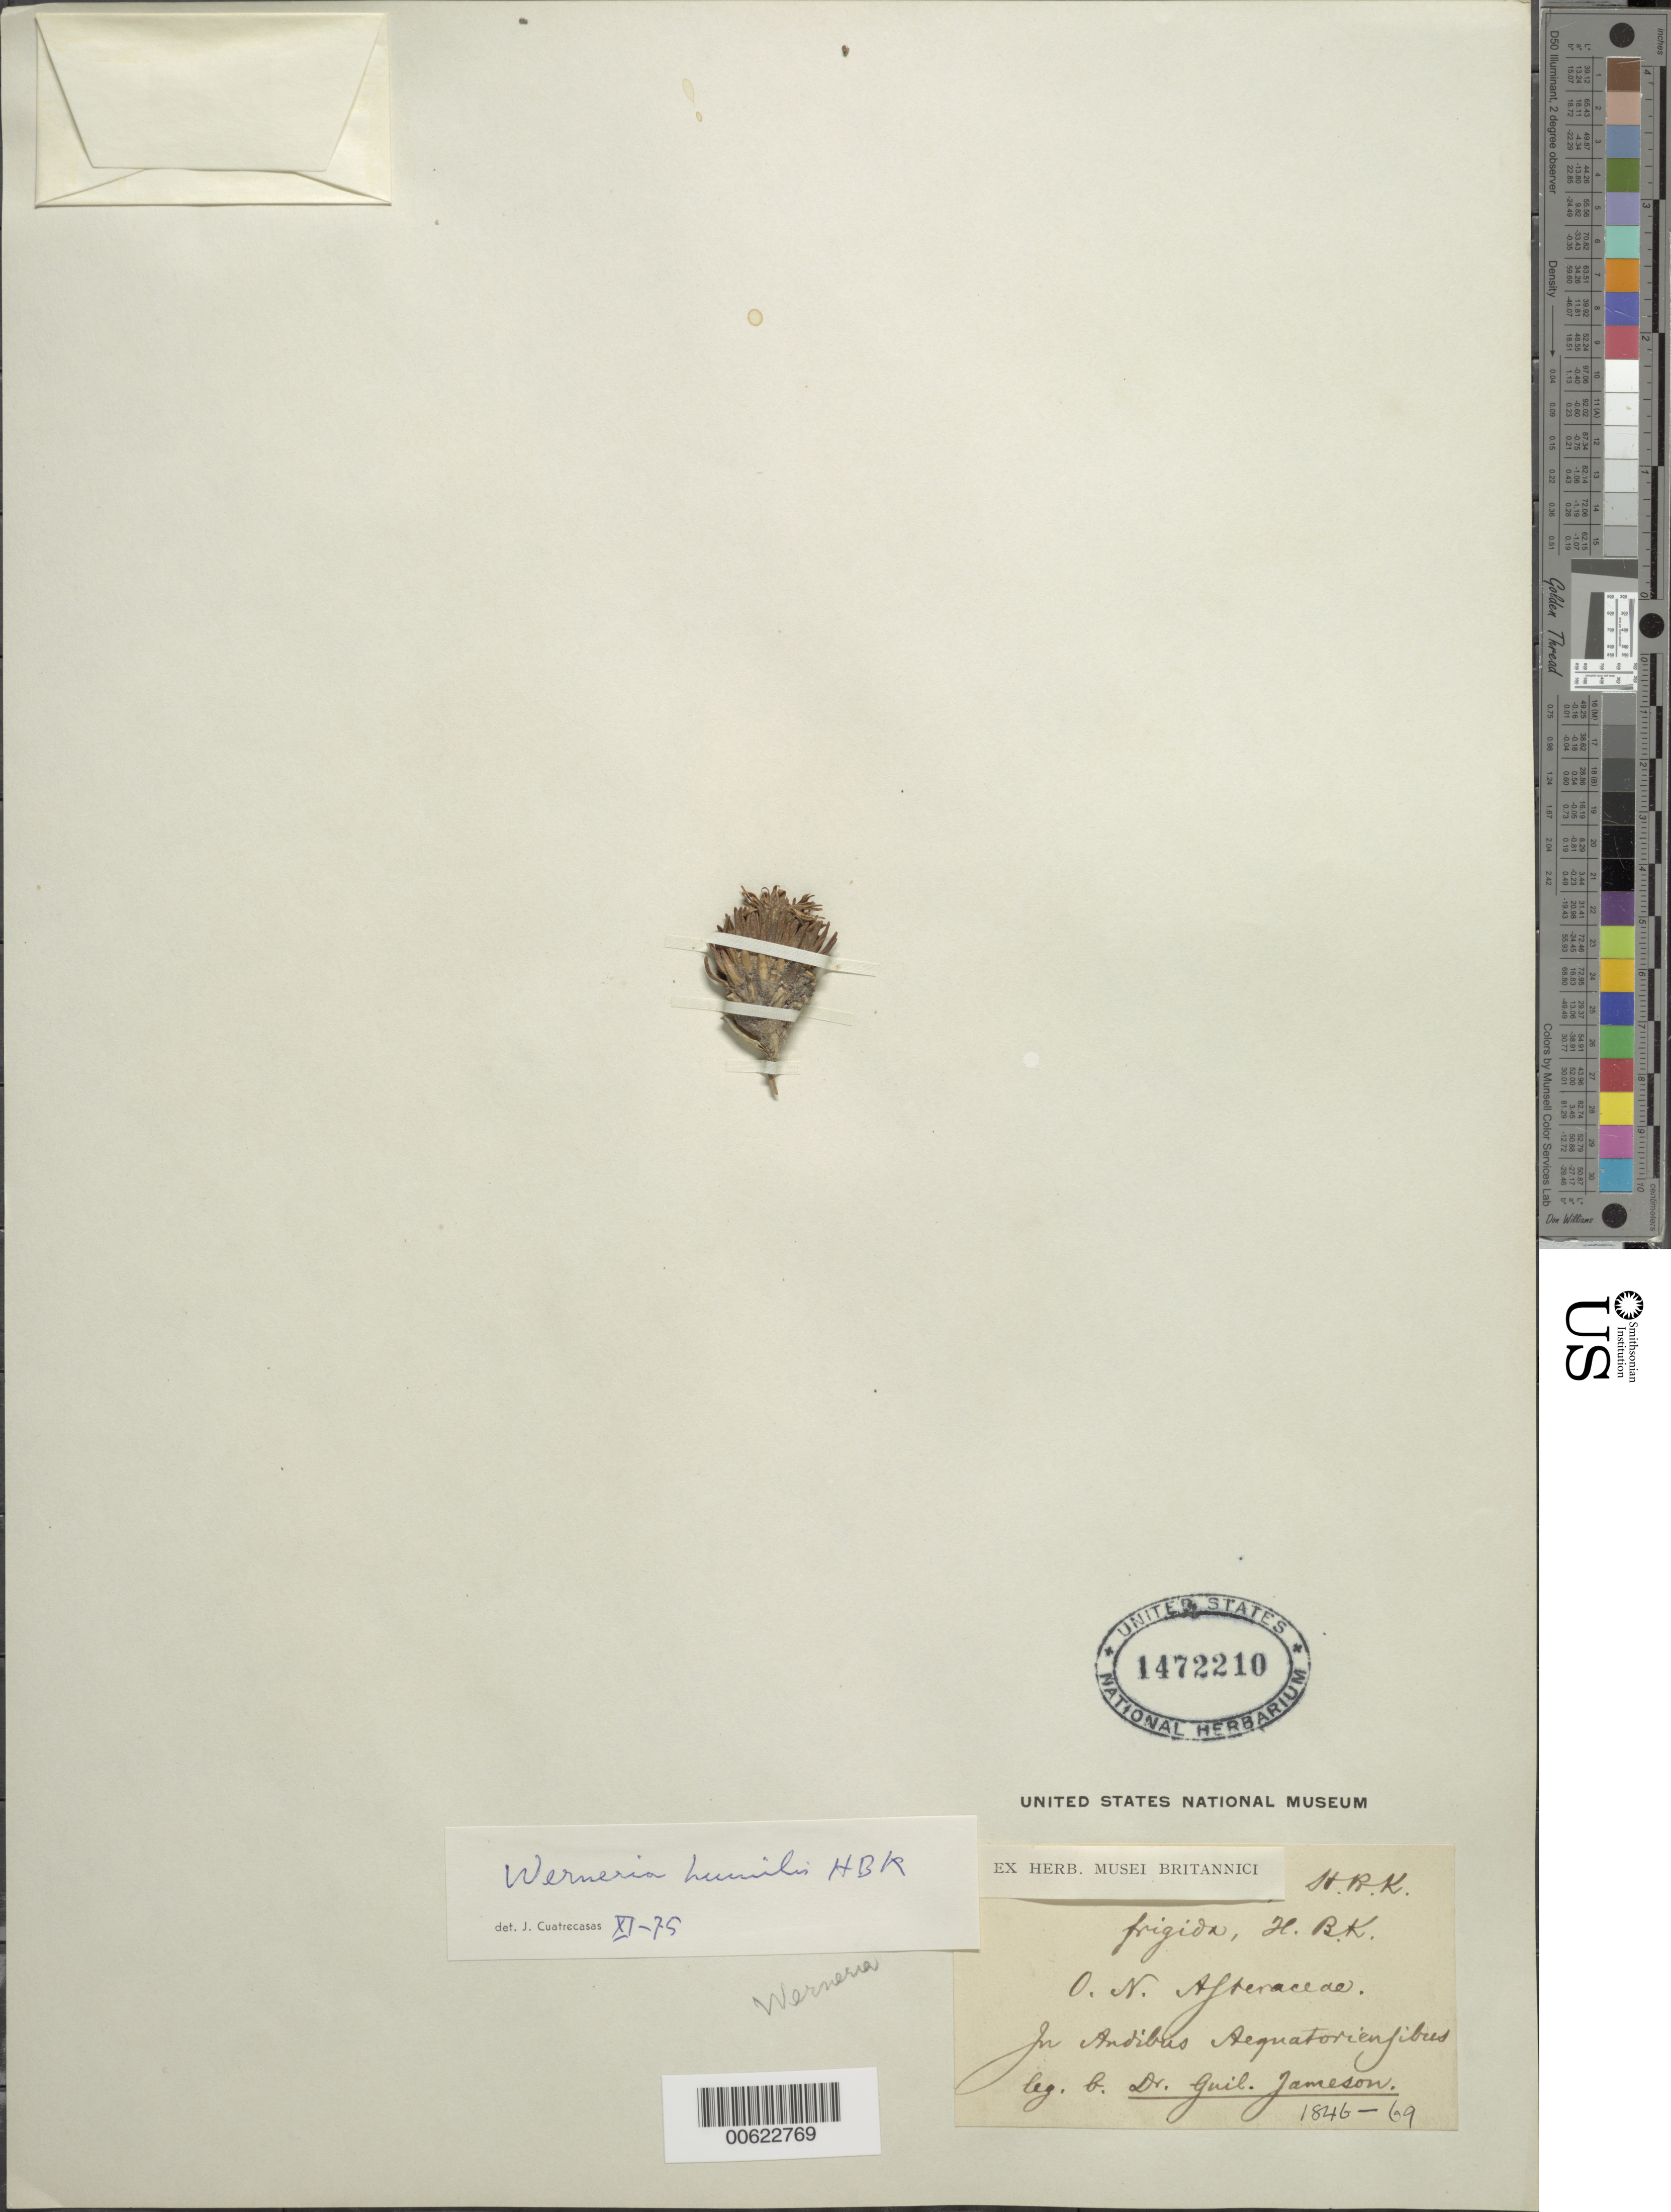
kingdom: Plantae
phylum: Tracheophyta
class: Magnoliopsida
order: Asterales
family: Asteraceae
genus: Xenophyllum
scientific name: Xenophyllum humile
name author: (Kunth) V.A. Funk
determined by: Funk, Vicki A., (BOT), Smithsonian Institution - National Museum of Natural History (UNITED STATES)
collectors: W. Jameson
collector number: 1846-69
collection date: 1846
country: Ecuador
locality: In Andibus Aequatoriensibus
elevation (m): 3960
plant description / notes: US reads 1846-49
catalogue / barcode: US 1472210